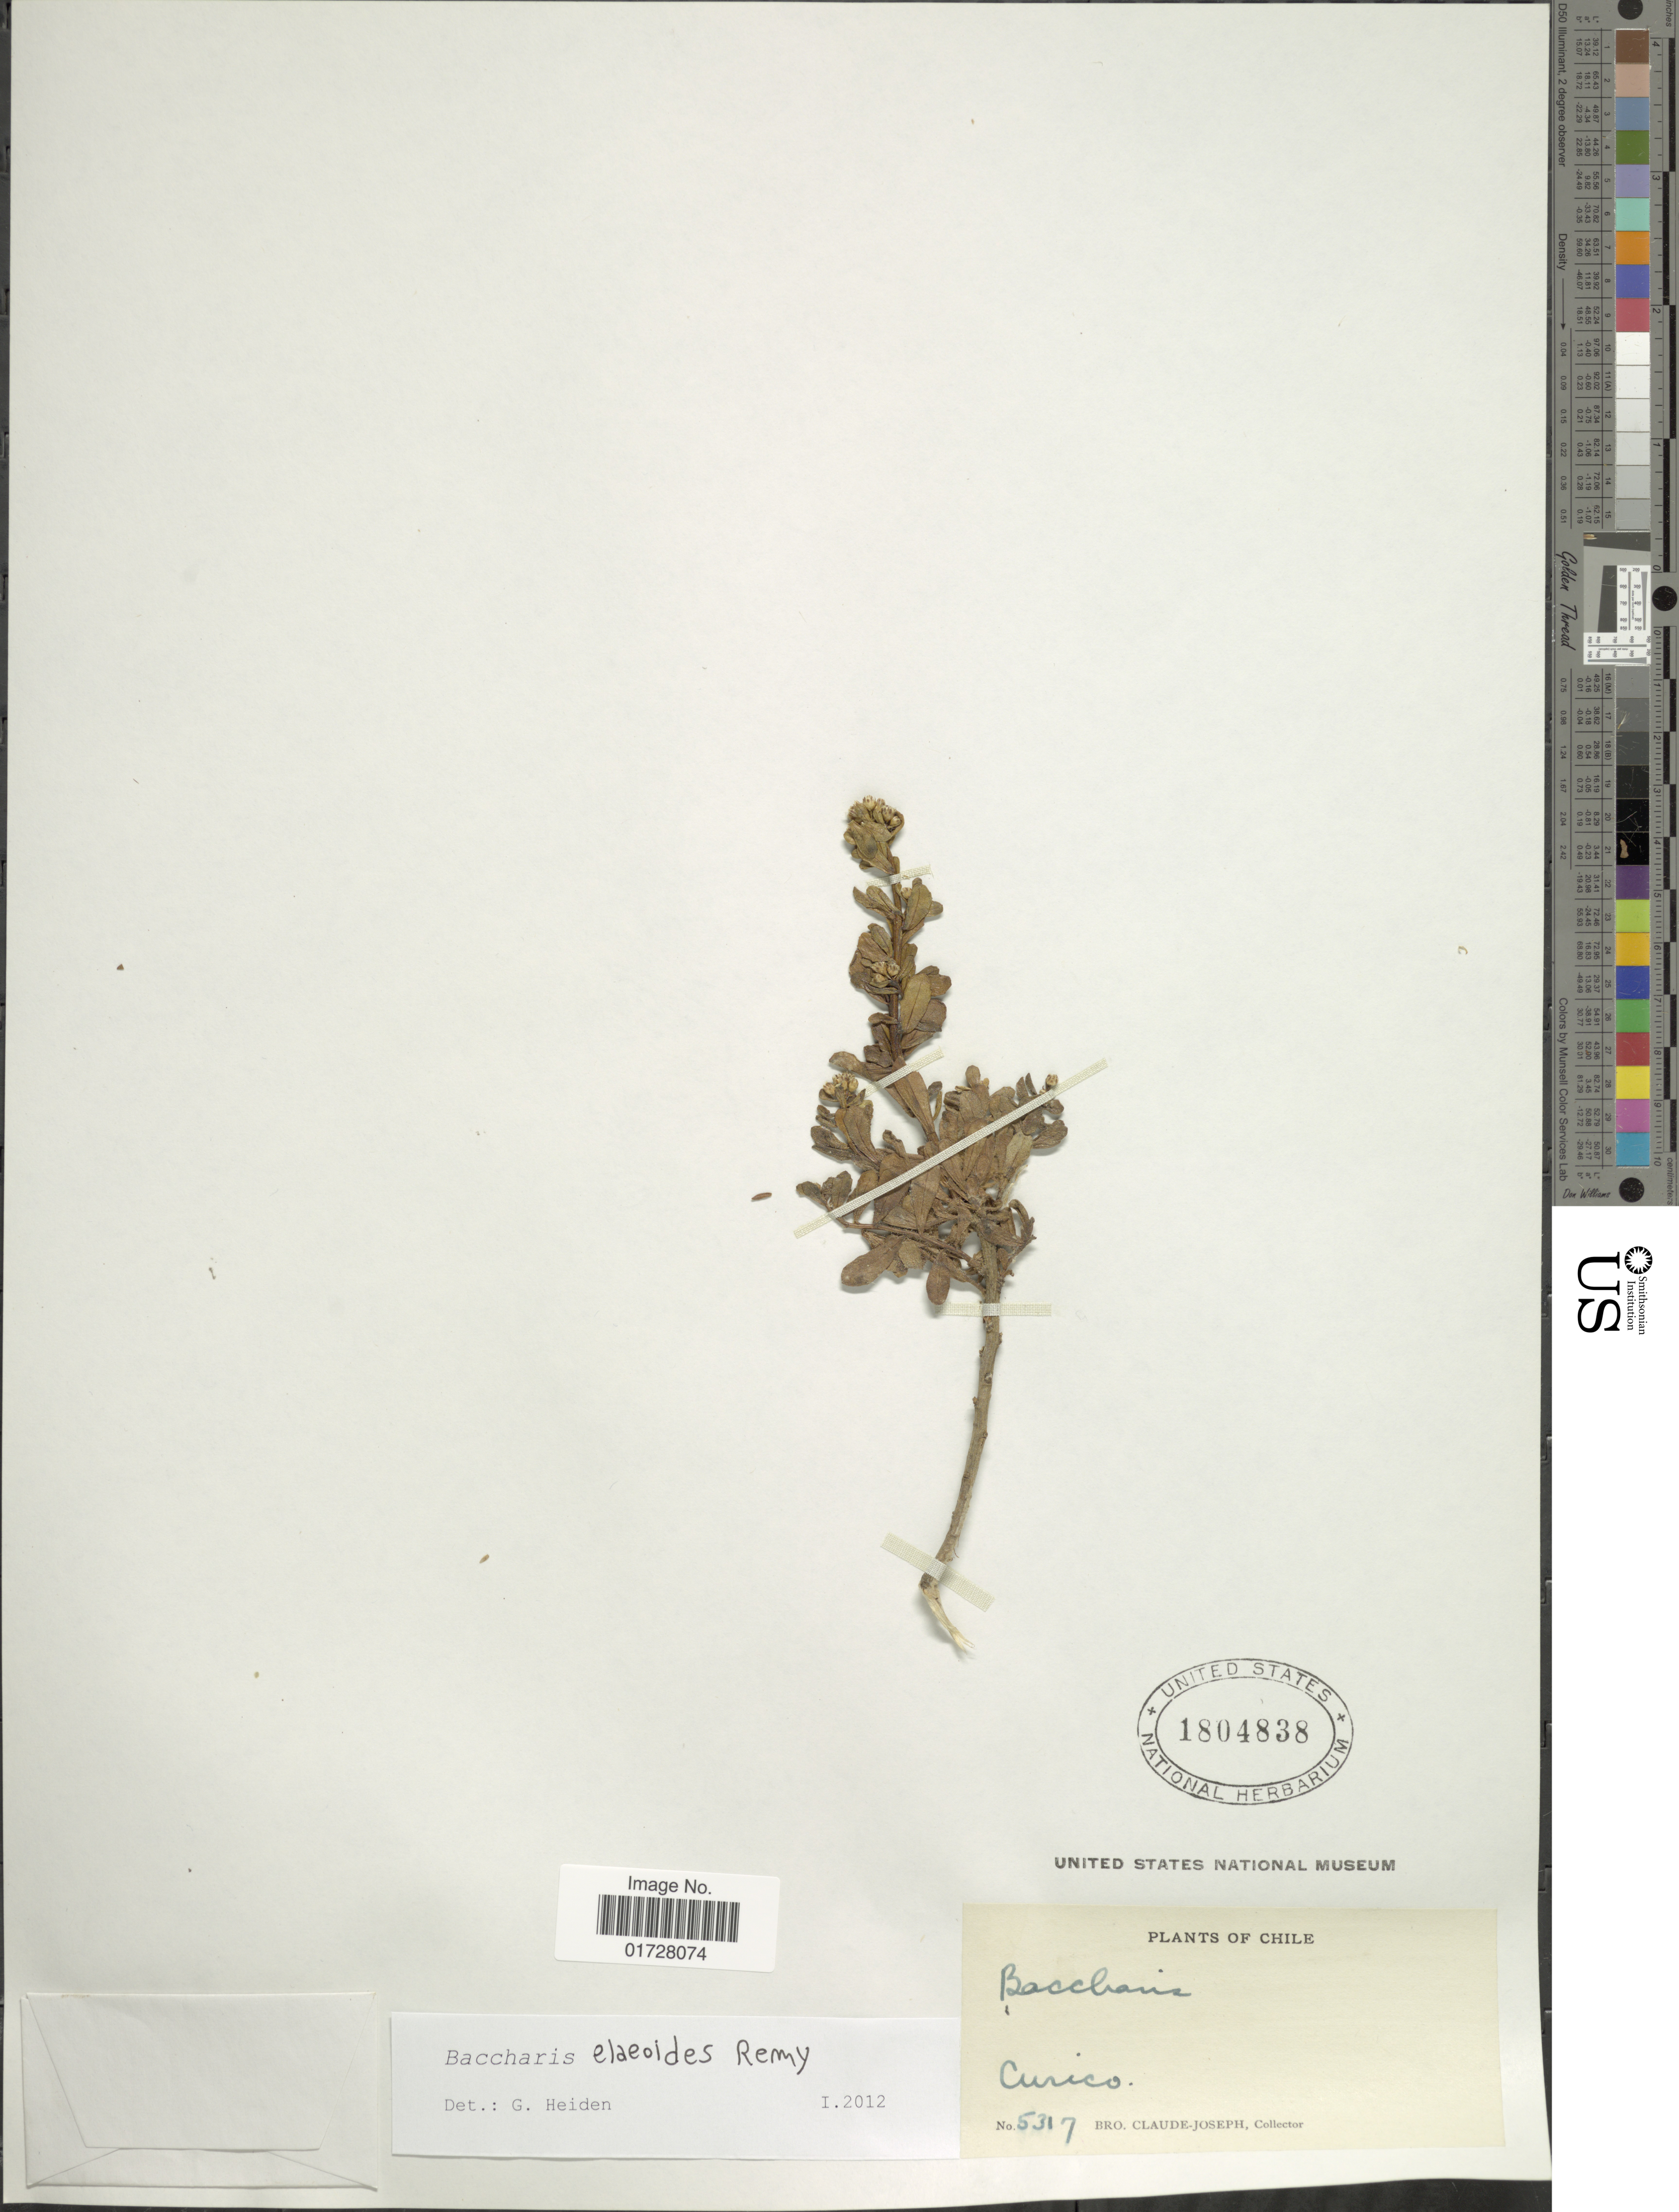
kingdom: Plantae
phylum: Tracheophyta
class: Magnoliopsida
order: Asterales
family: Asteraceae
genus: Baccharis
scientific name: Baccharis elaeoides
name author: J. Rémy in Gay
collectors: Bro. Claude-Joseph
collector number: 5317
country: Chile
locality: Curico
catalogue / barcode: US 1804838